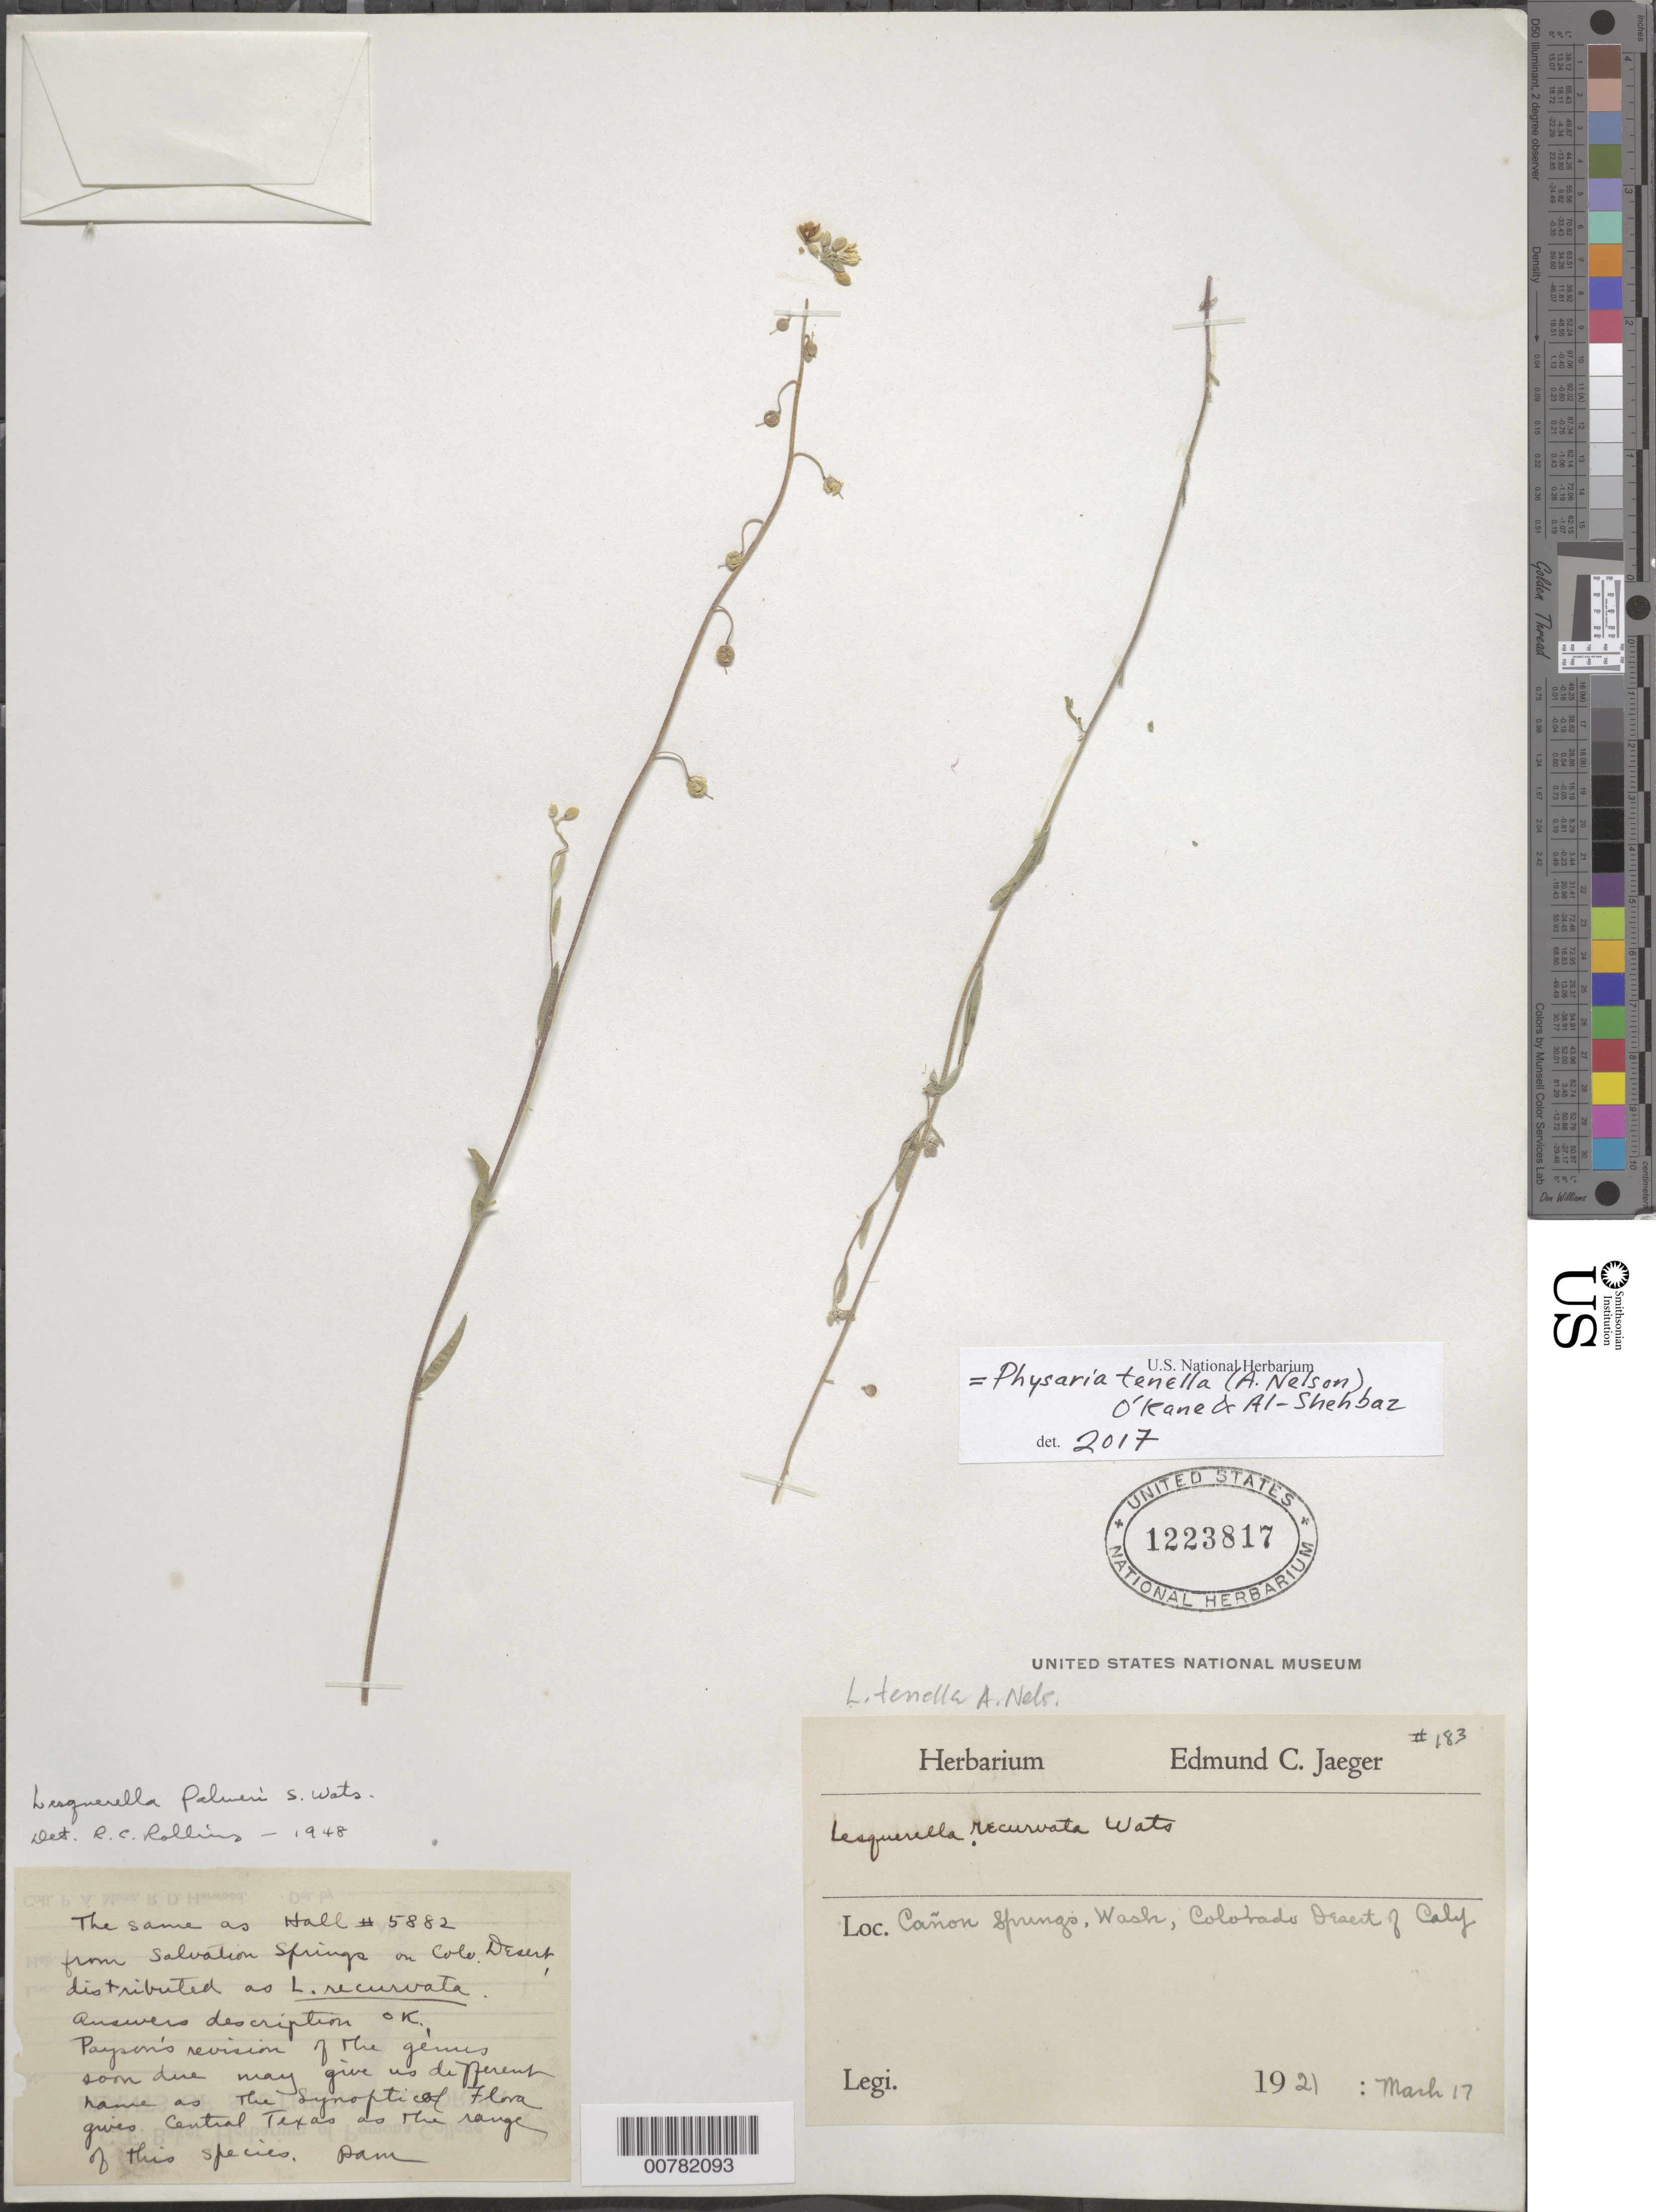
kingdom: Plantae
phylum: Tracheophyta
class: Magnoliopsida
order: Brassicales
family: Brassicaceae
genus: Physaria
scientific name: Physaria tenella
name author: (A. Nelson) O'Kane & Al-Shehbaz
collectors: E. Jaeger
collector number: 183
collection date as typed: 17 Mar 1921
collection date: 1921-03-17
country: United States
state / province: California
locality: Cañon Springs Wash, Colorado Desert.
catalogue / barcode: US 1223817